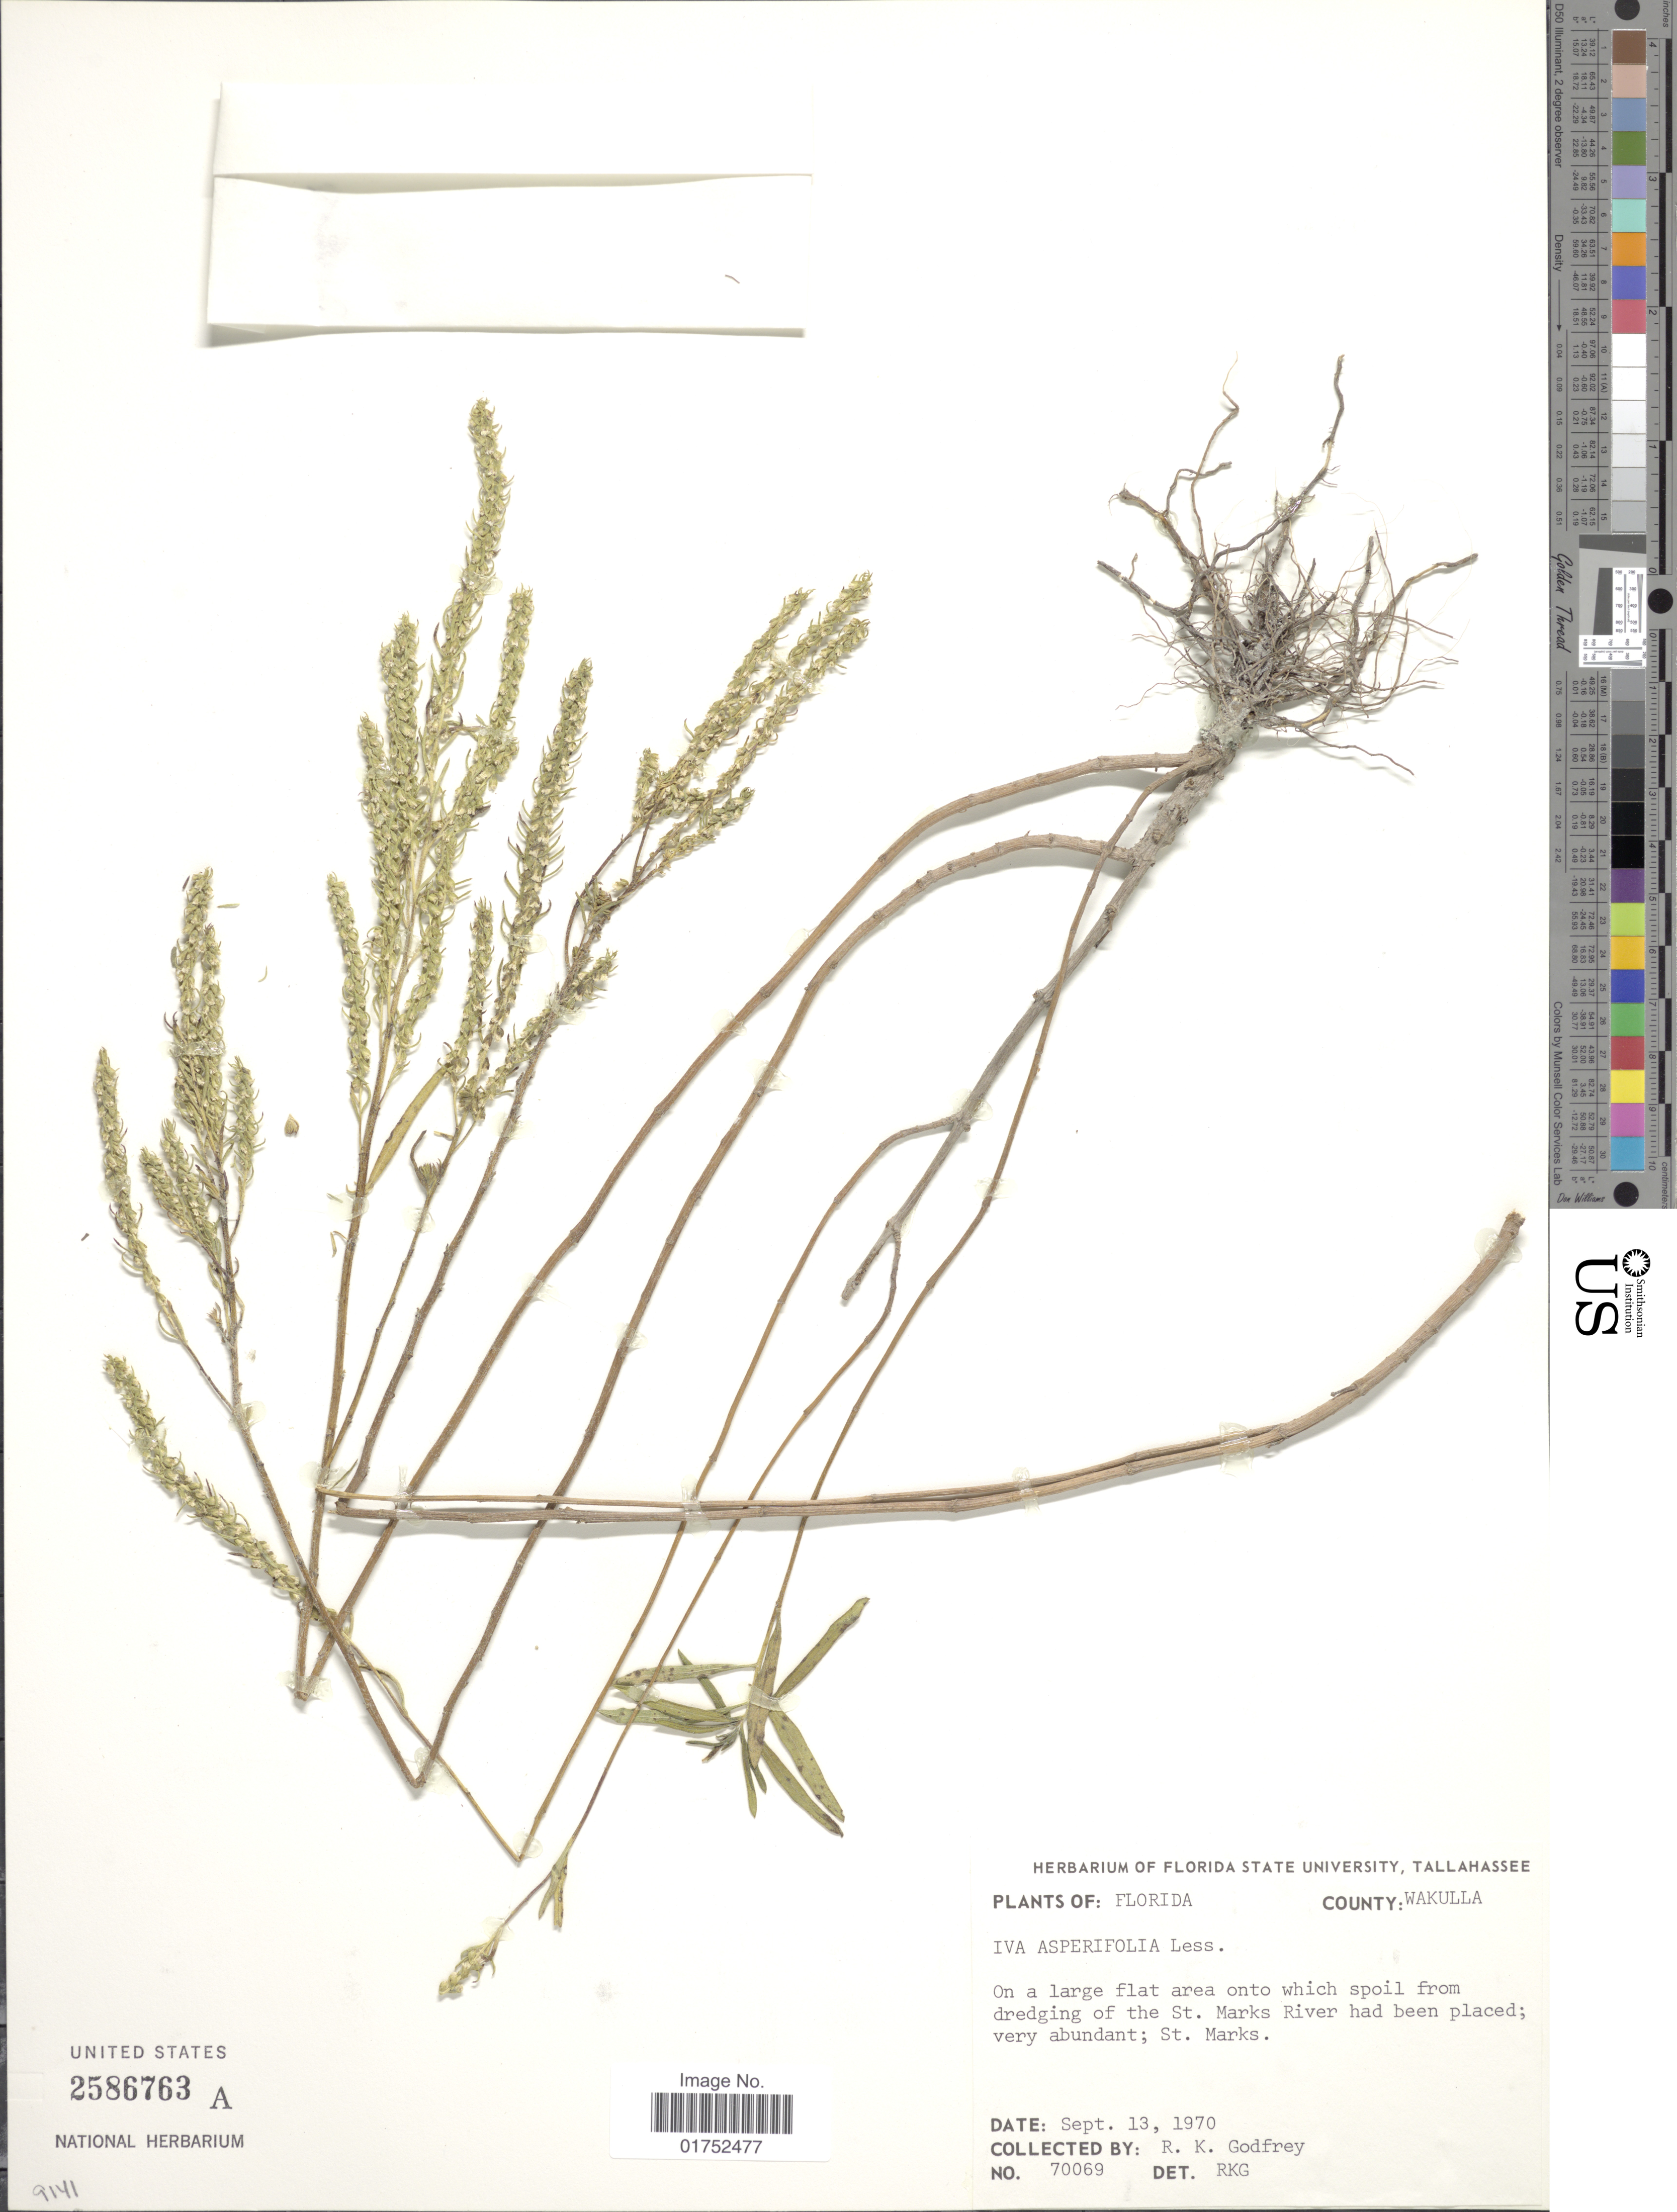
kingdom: Plantae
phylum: Tracheophyta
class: Magnoliopsida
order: Asterales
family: Asteraceae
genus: Iva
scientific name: Iva aperifolia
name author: Less.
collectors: R. K. Godfrey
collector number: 70069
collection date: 1970-09-13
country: United States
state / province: Florida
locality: County Wakulla, St. Marks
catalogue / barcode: US 2586763A